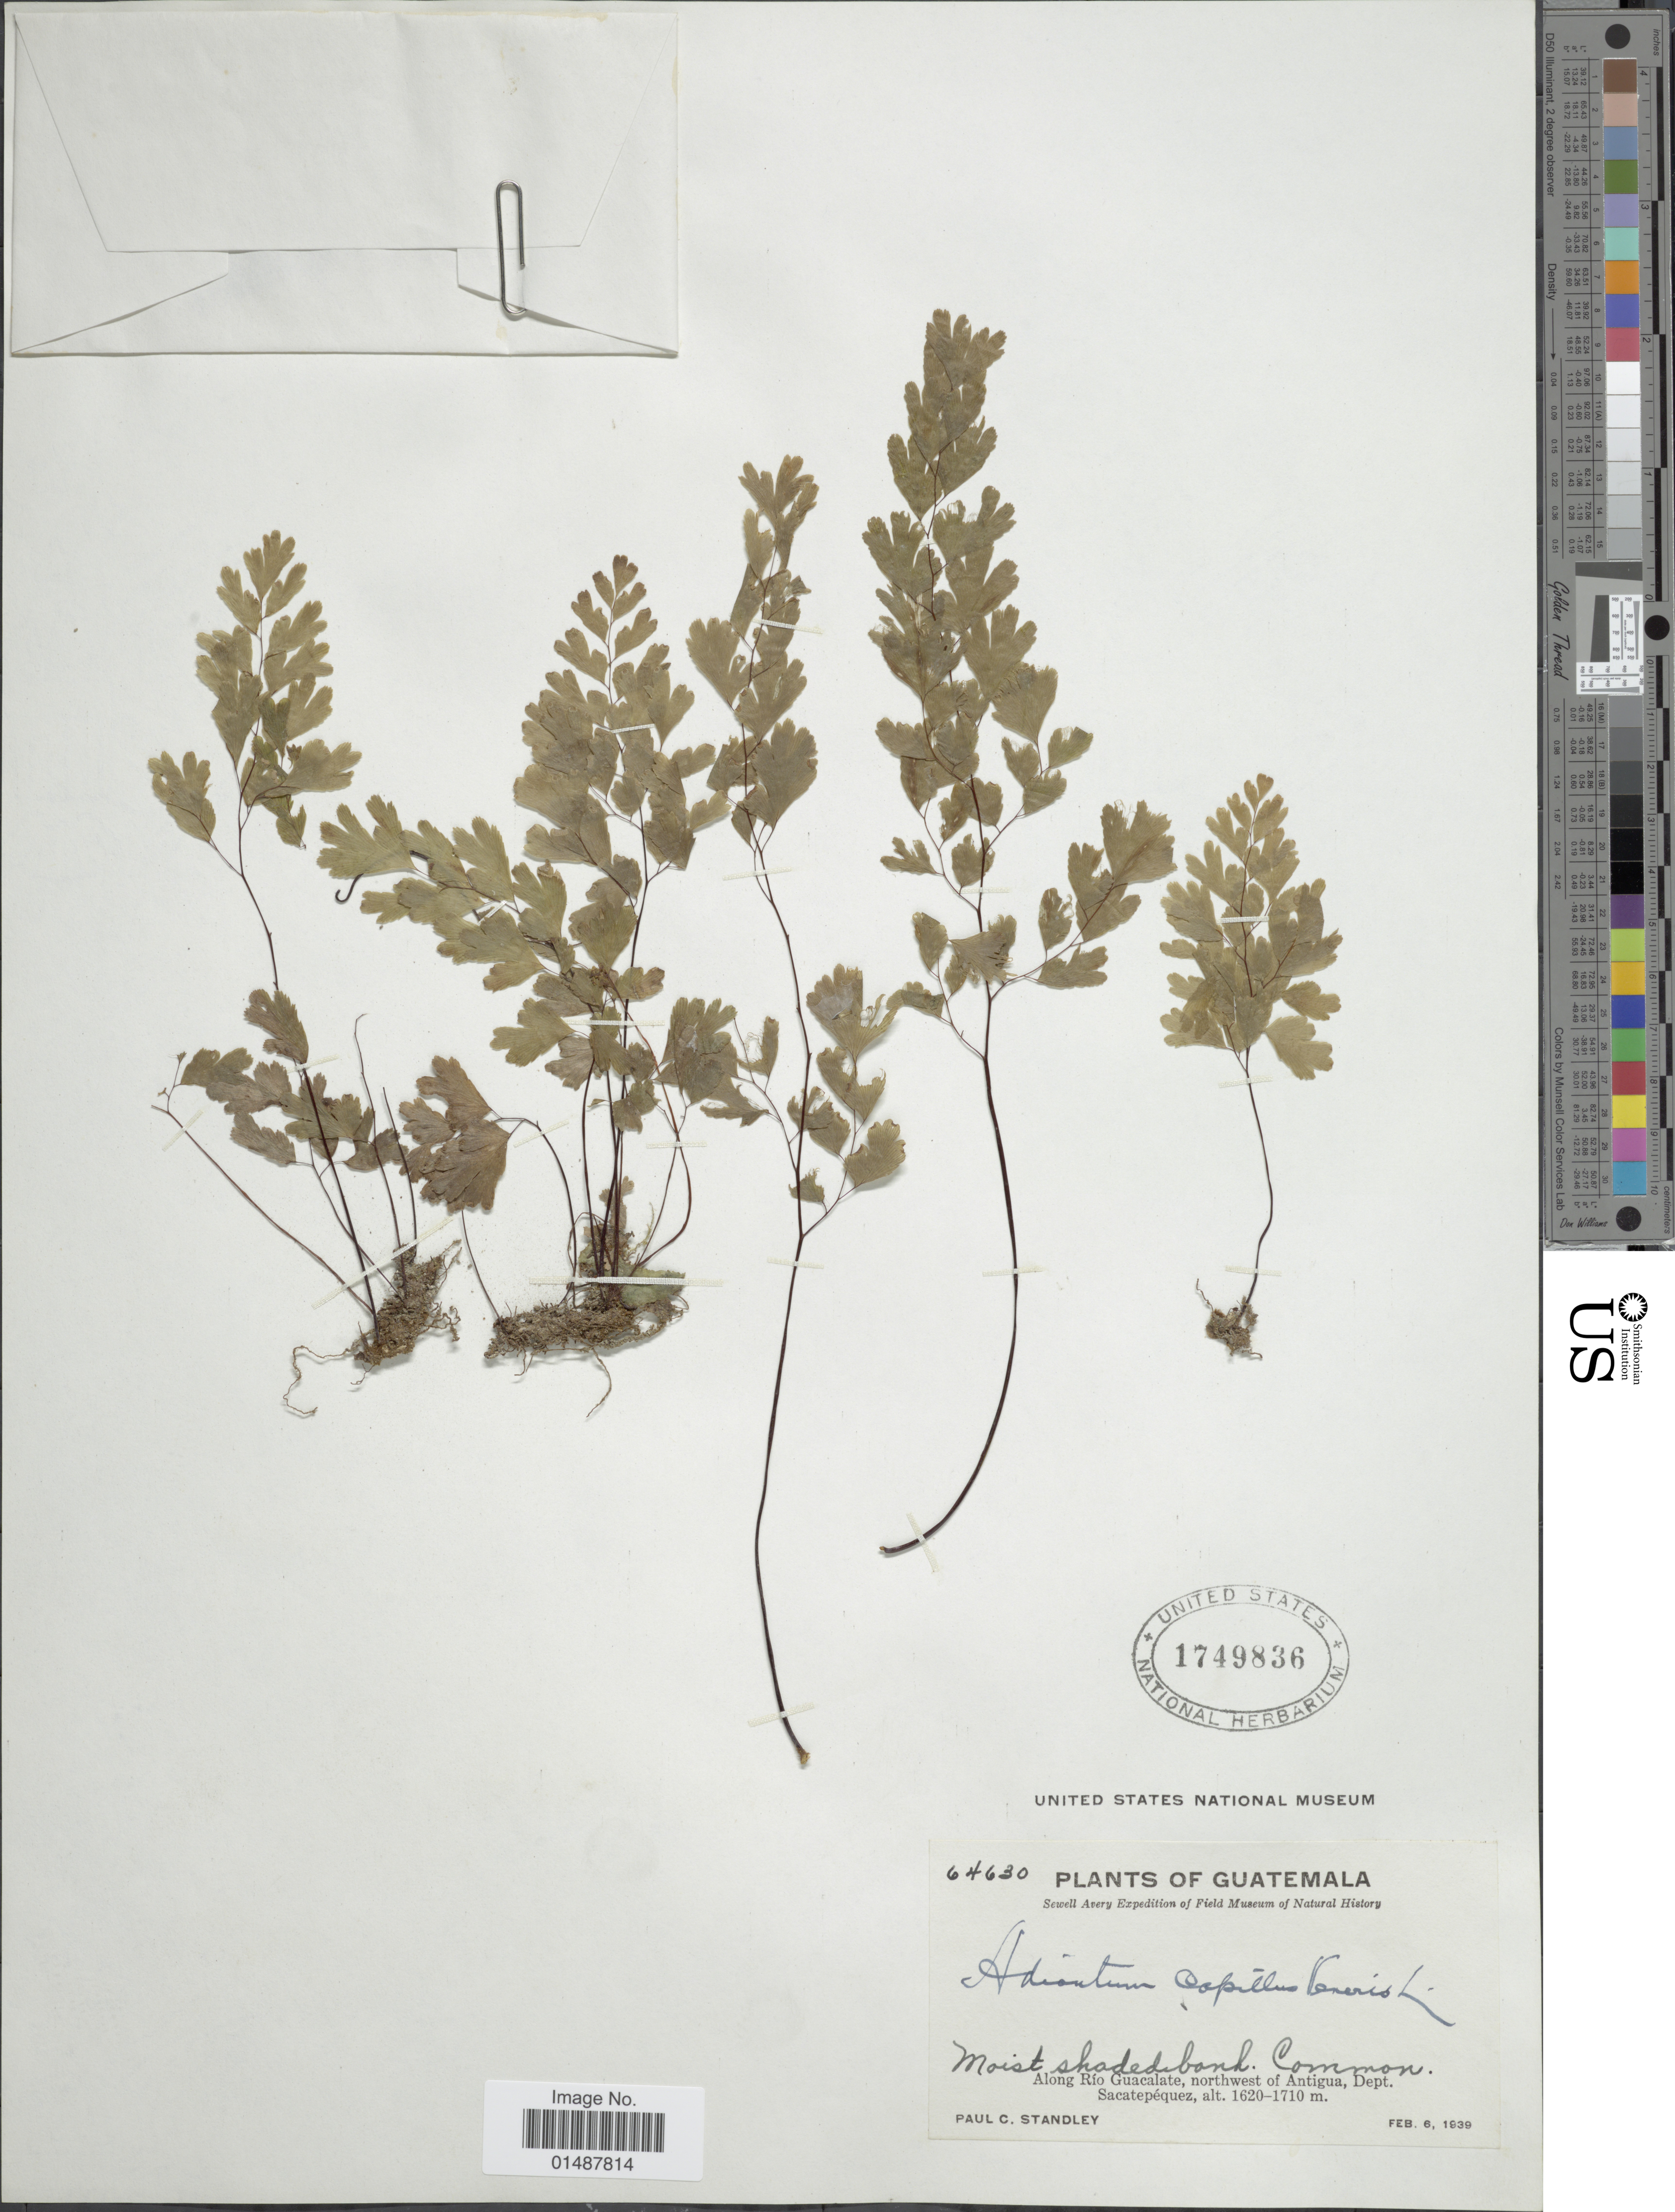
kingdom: Plantae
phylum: Tracheophyta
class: Polypodiopsida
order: Polypodiales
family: Pteridaceae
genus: Adiantum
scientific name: Adiantum capillus-veneris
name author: L.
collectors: P. C. Standley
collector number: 64630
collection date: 1939-02-06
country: Guatemala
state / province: Sacatepéquez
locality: Along Rio Guacalate, northwest of Antigua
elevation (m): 1620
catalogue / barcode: US 1749836